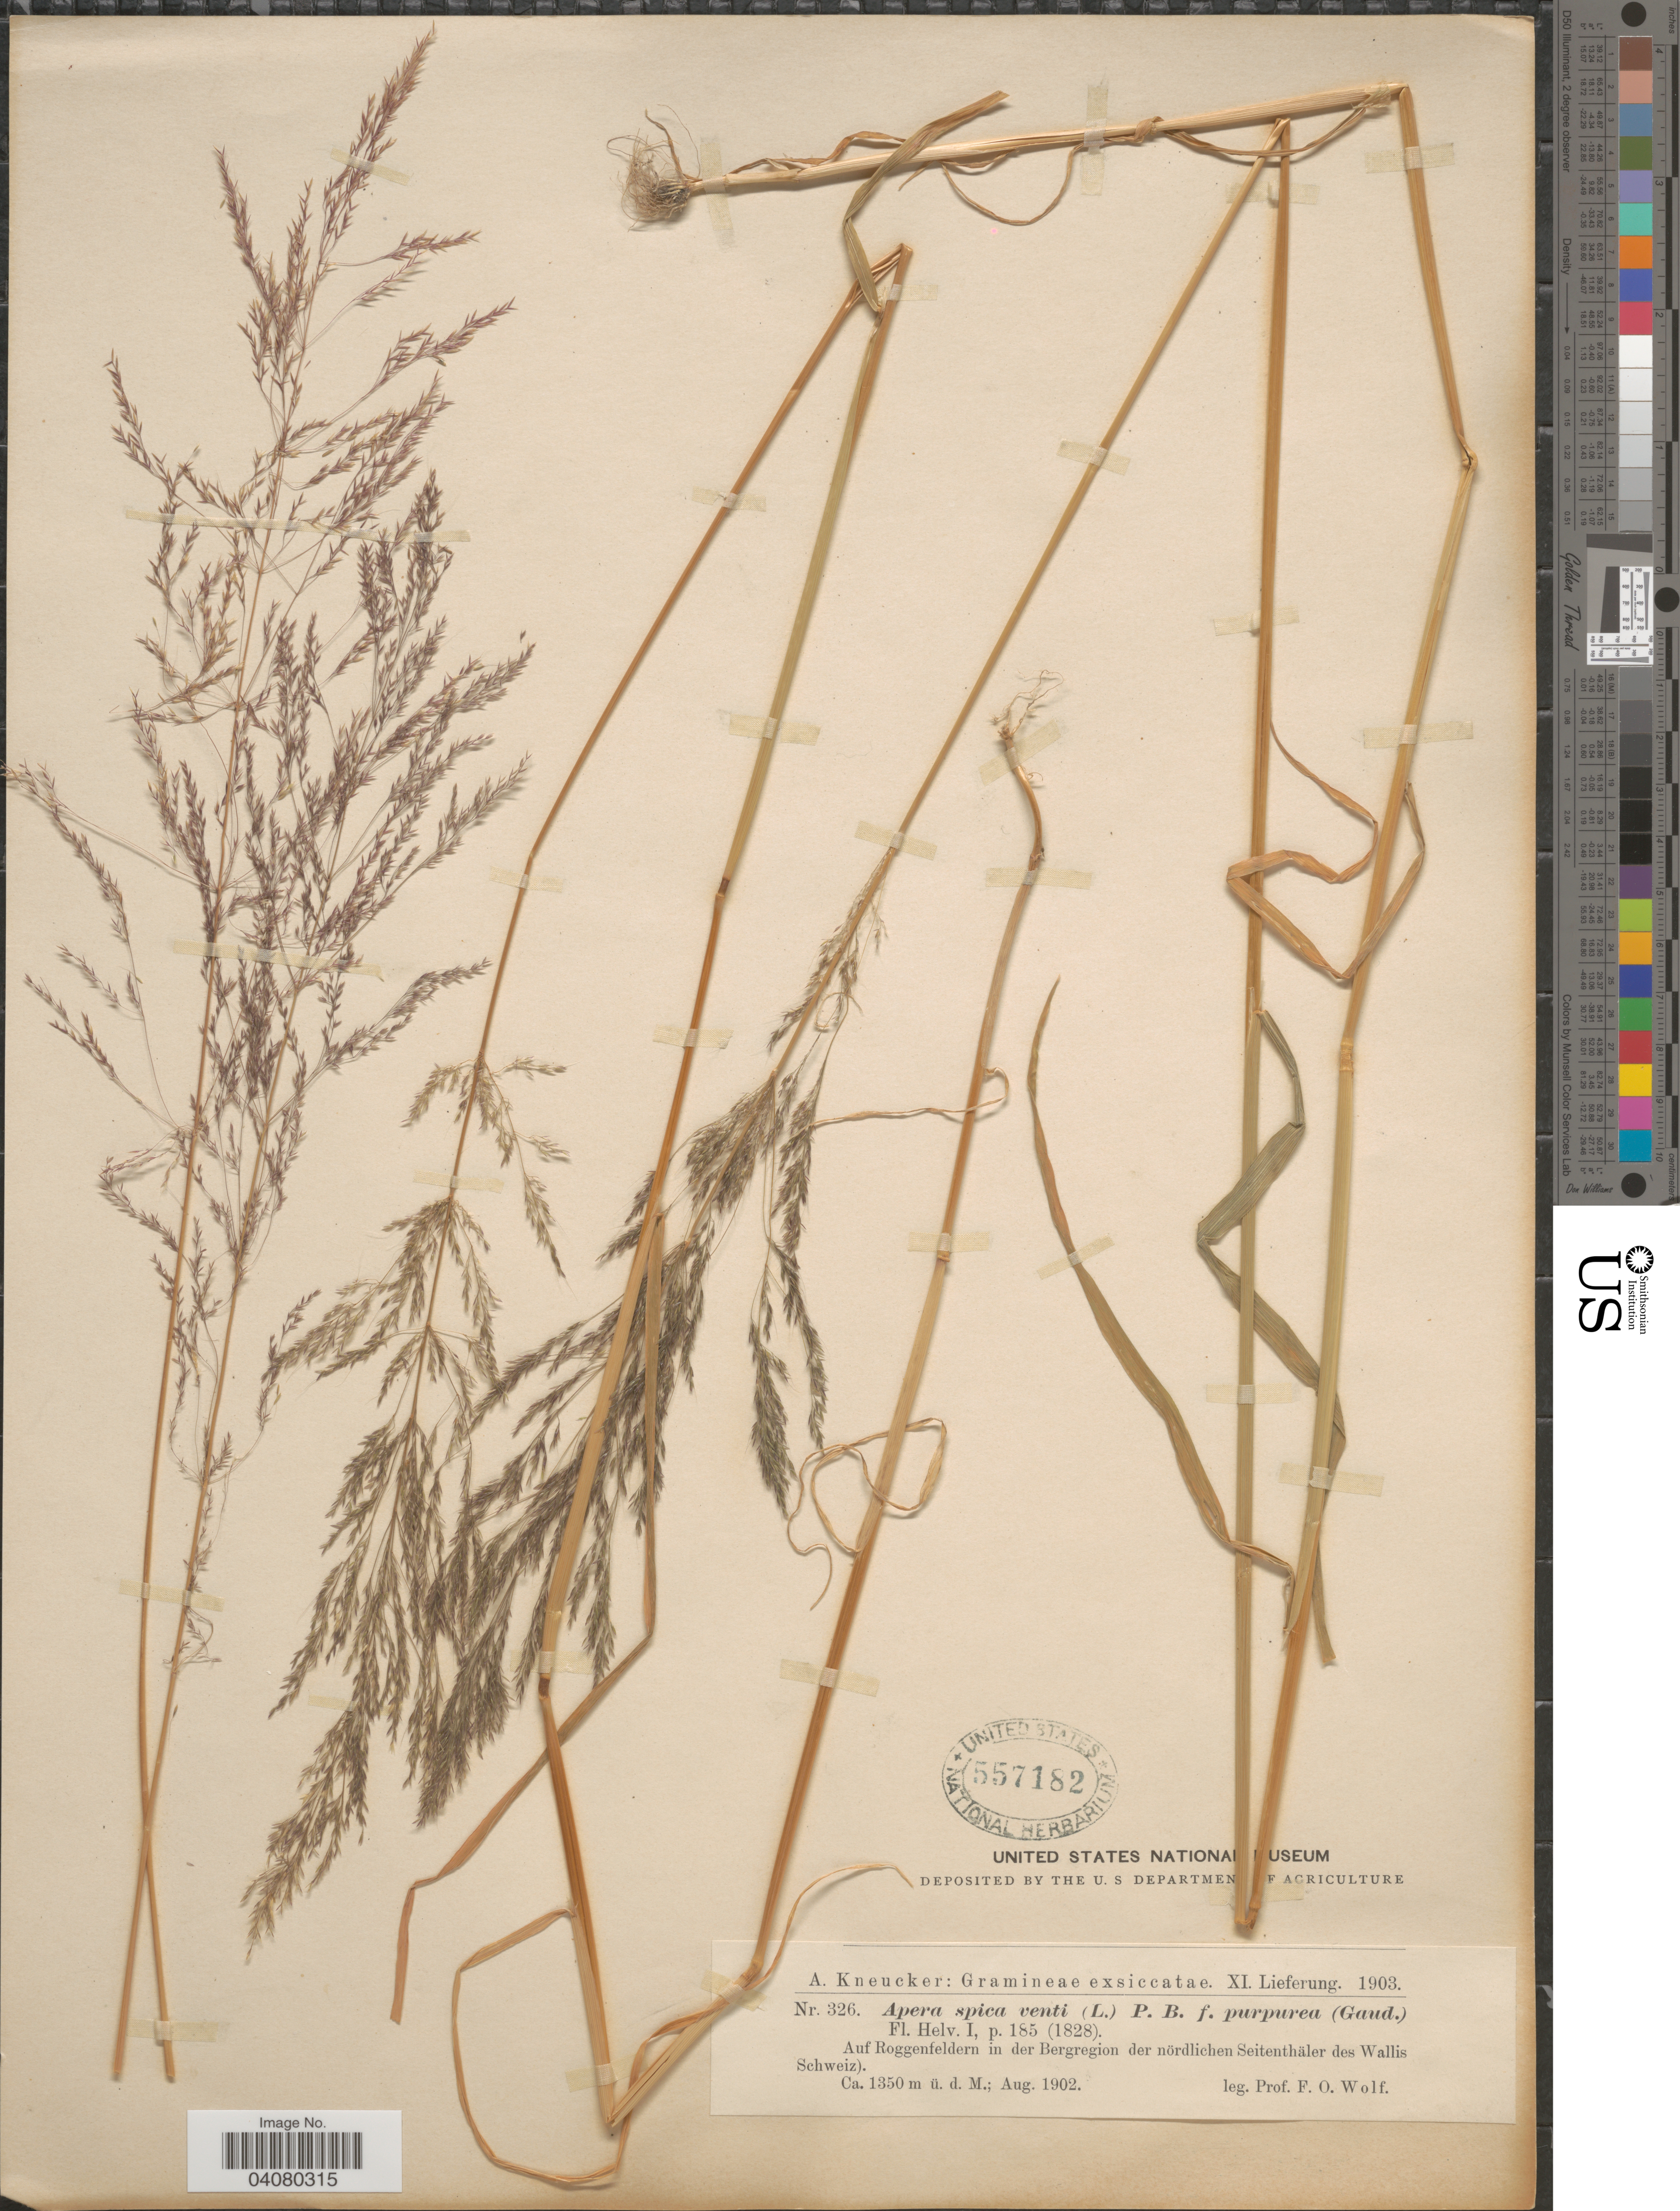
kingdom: Plantae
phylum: Tracheophyta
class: Liliopsida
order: Poales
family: Poaceae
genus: Apera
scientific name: Apera spica-venti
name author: (L.) P. Beauv.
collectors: F. Wolf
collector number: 326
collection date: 1902-08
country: Switzerland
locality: Auf Roggenfeldern in der Bergregion der nördlichen Seitenthäler des Wallis Schweiz).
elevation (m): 1350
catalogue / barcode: US 557182